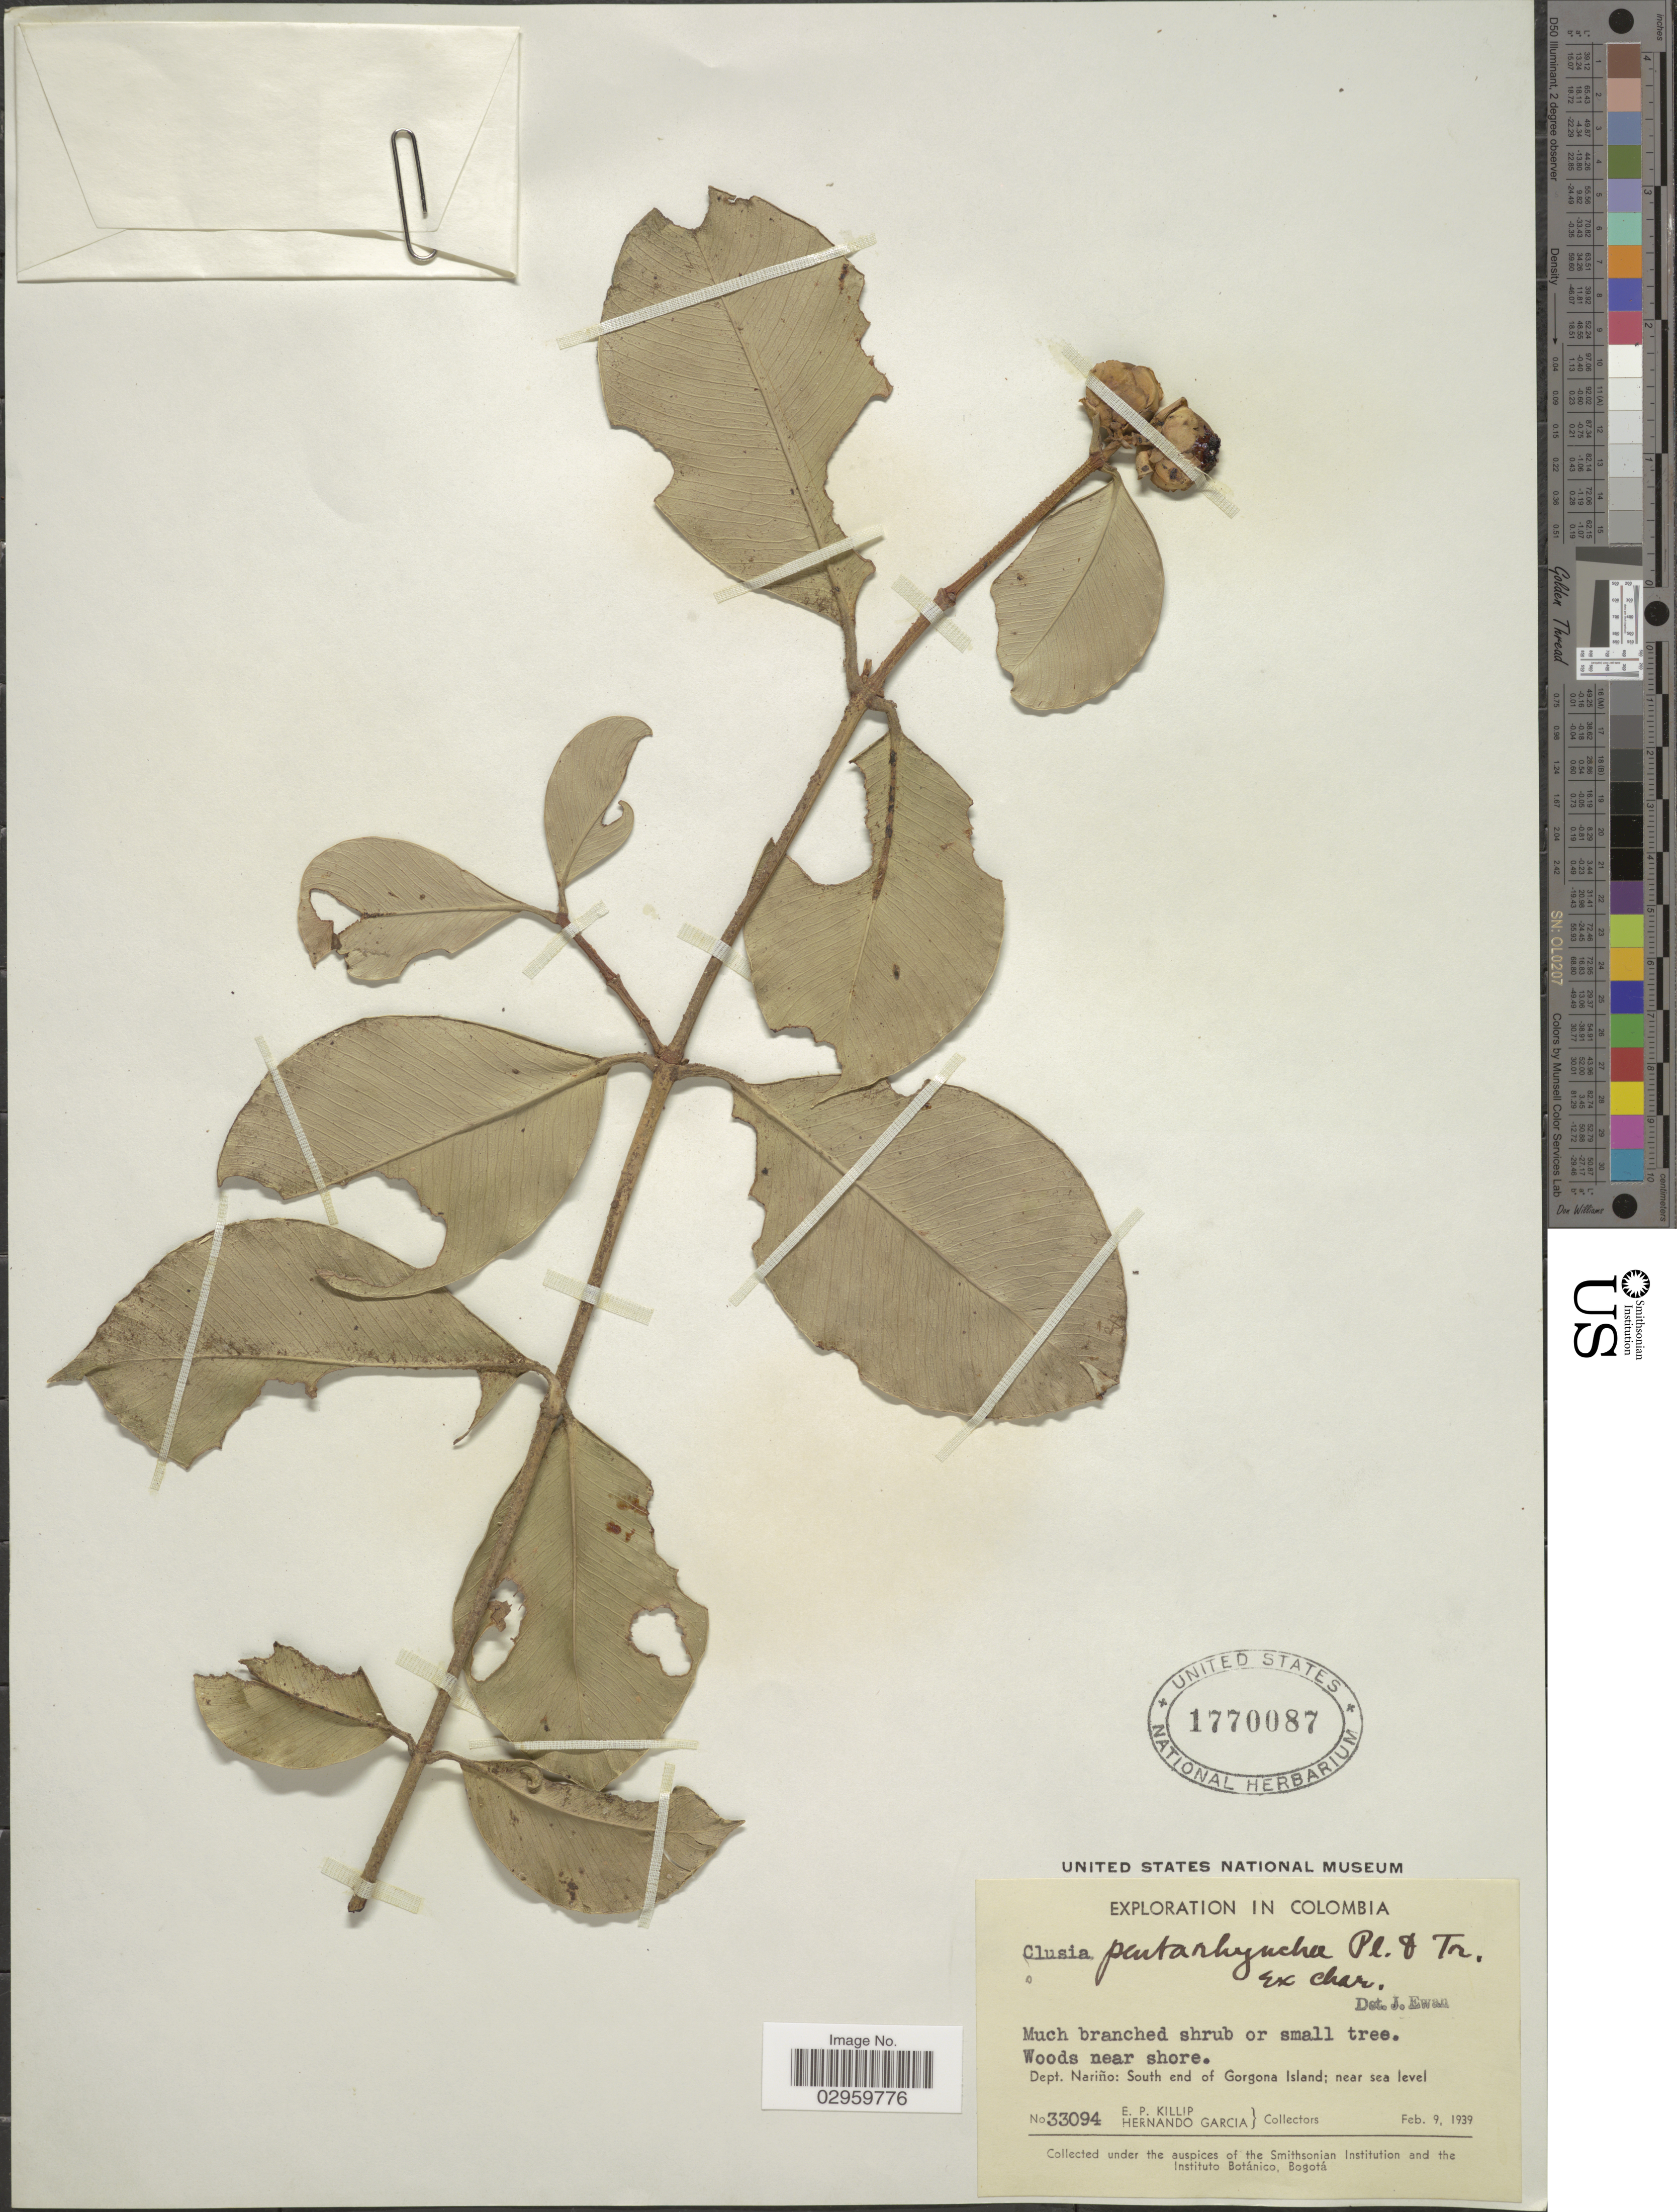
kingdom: Plantae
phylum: Tracheophyta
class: Magnoliopsida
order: Malpighiales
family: Clusiaceae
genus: Clusia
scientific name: Clusia pentarhyncha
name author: Planch. & Triana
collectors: E. P. Killip & H. Garcia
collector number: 33094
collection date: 1939-02-09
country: Colombia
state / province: Nariño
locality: Dept. Nariño: South end of Gorgona Island.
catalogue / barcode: US 1770087